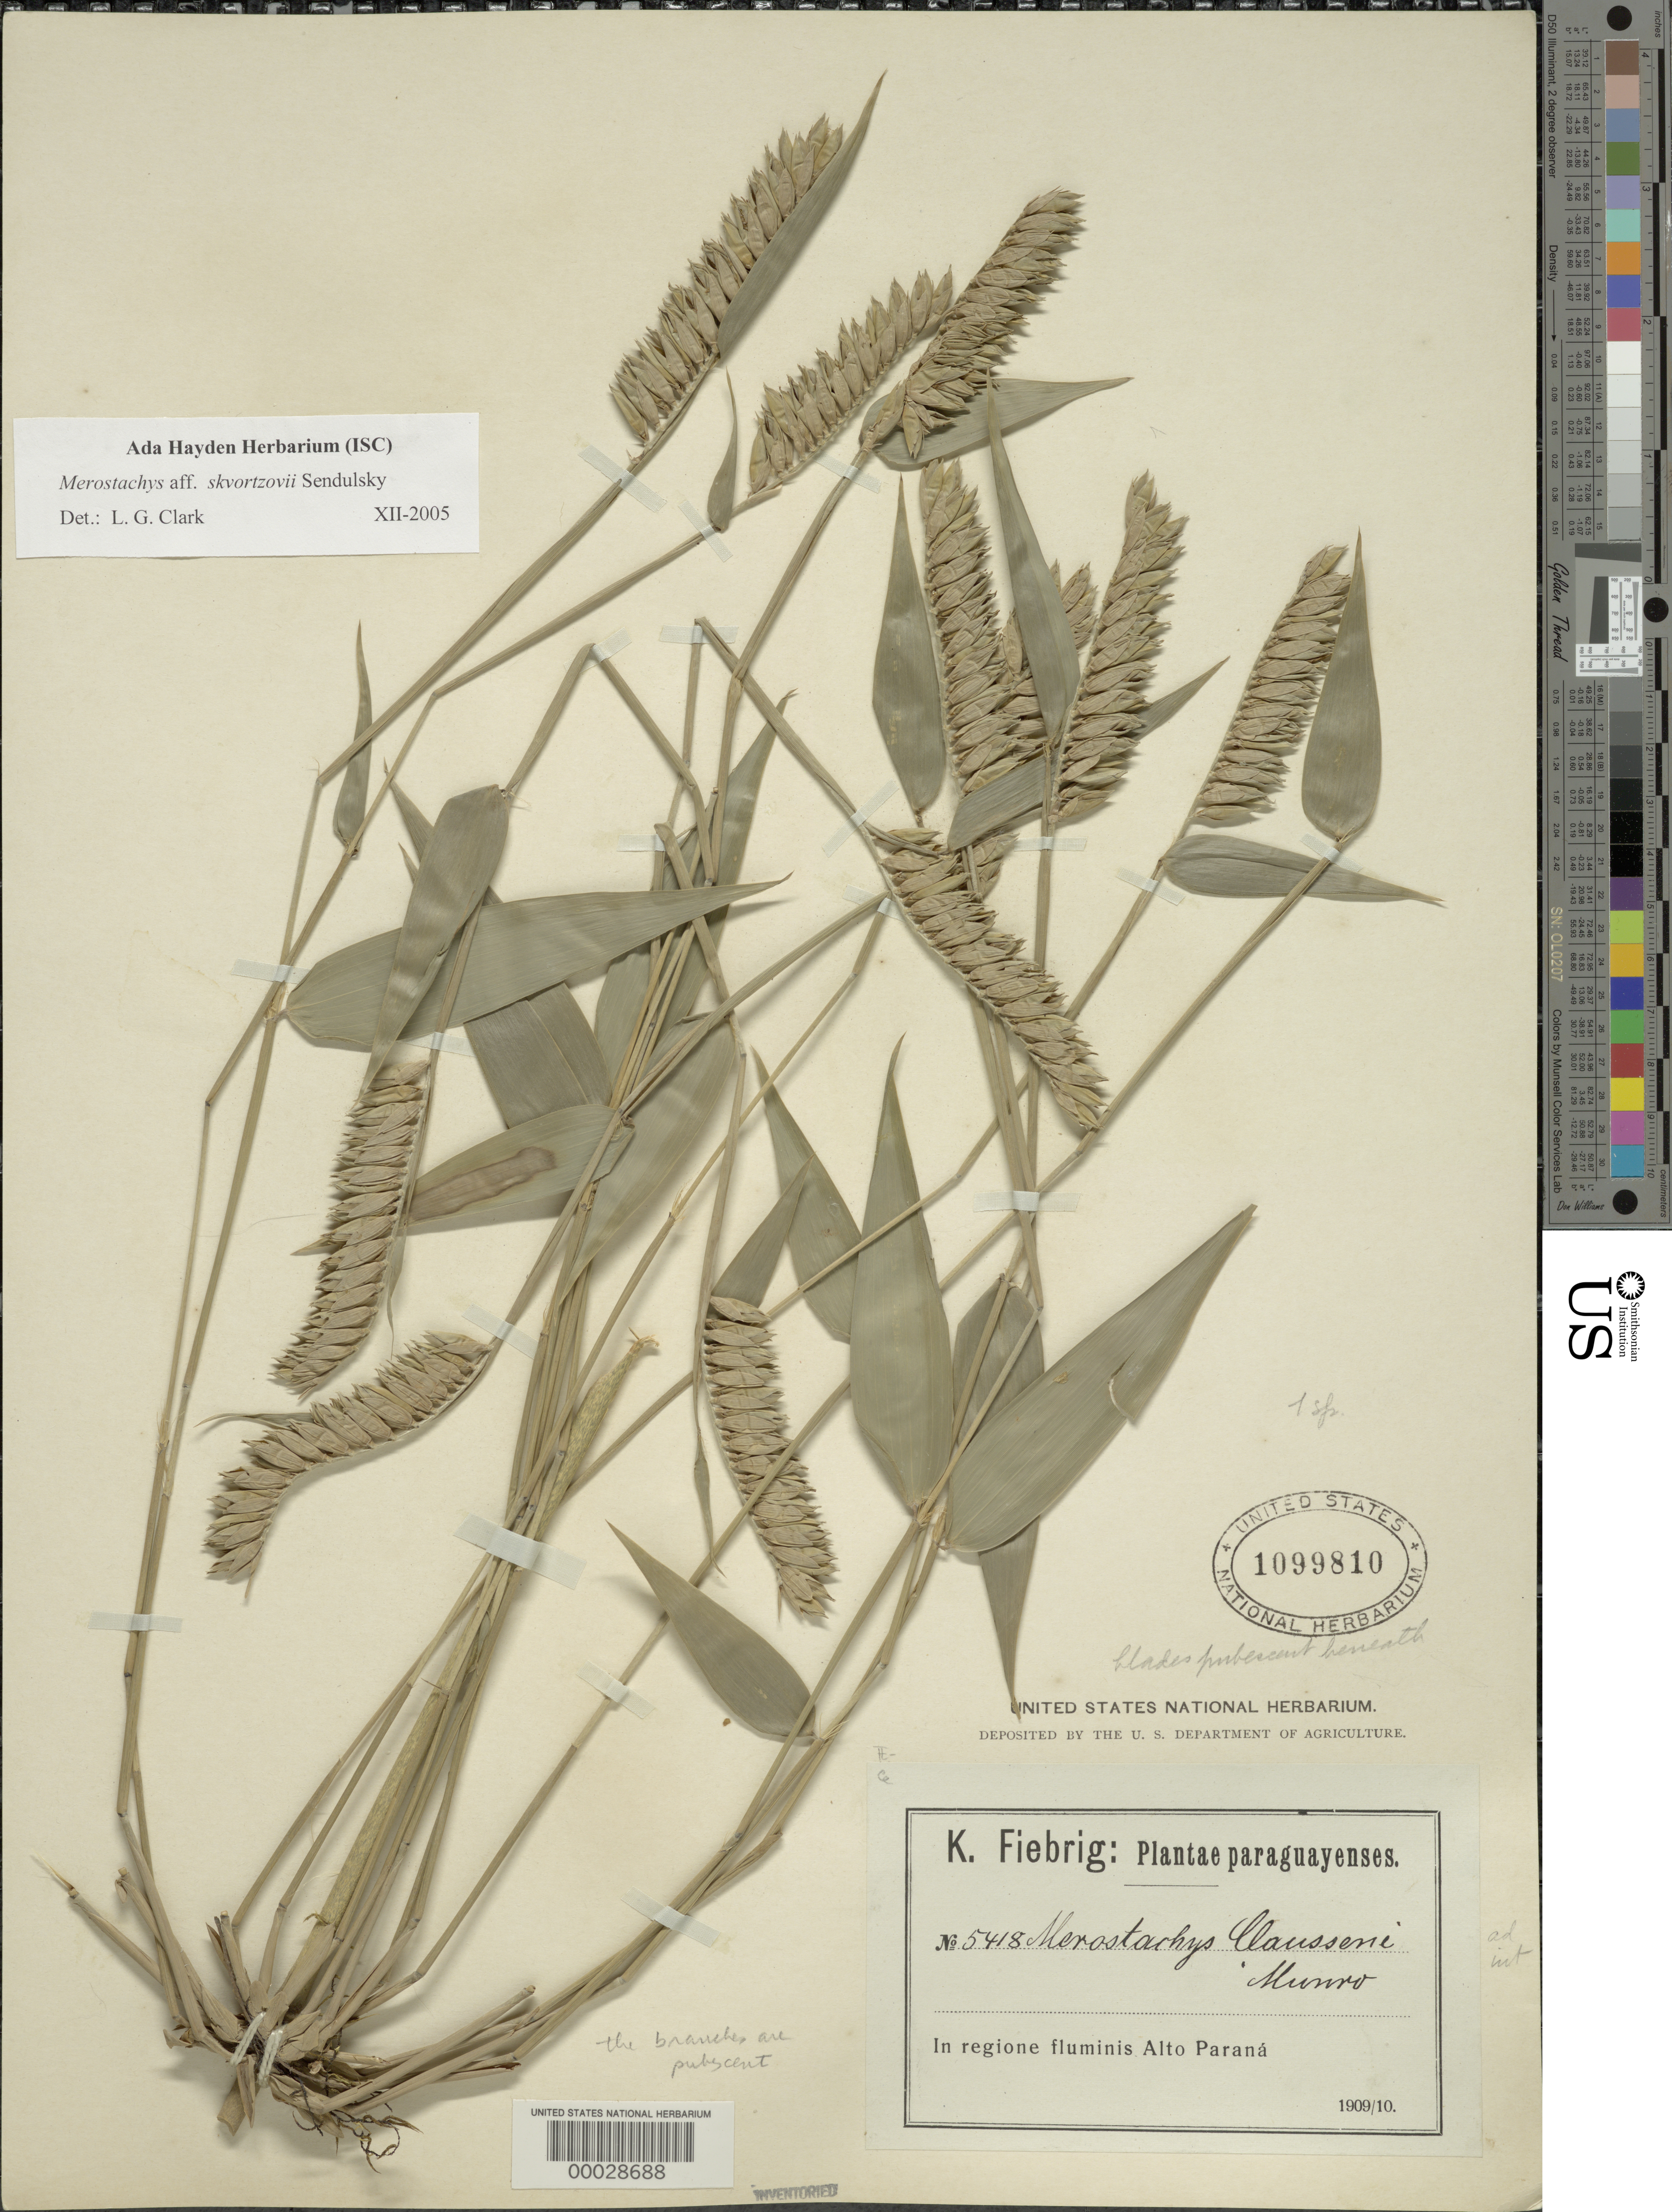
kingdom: Plantae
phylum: Tracheophyta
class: Liliopsida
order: Poales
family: Poaceae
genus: Merostachys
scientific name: Merostachys sp.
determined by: Vinicius-Silva, R.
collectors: K. Fiebrig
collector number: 5418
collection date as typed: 1909 to -- --- 1910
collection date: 1909/1910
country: Paraguay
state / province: Alto Paraná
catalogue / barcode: US 1099810